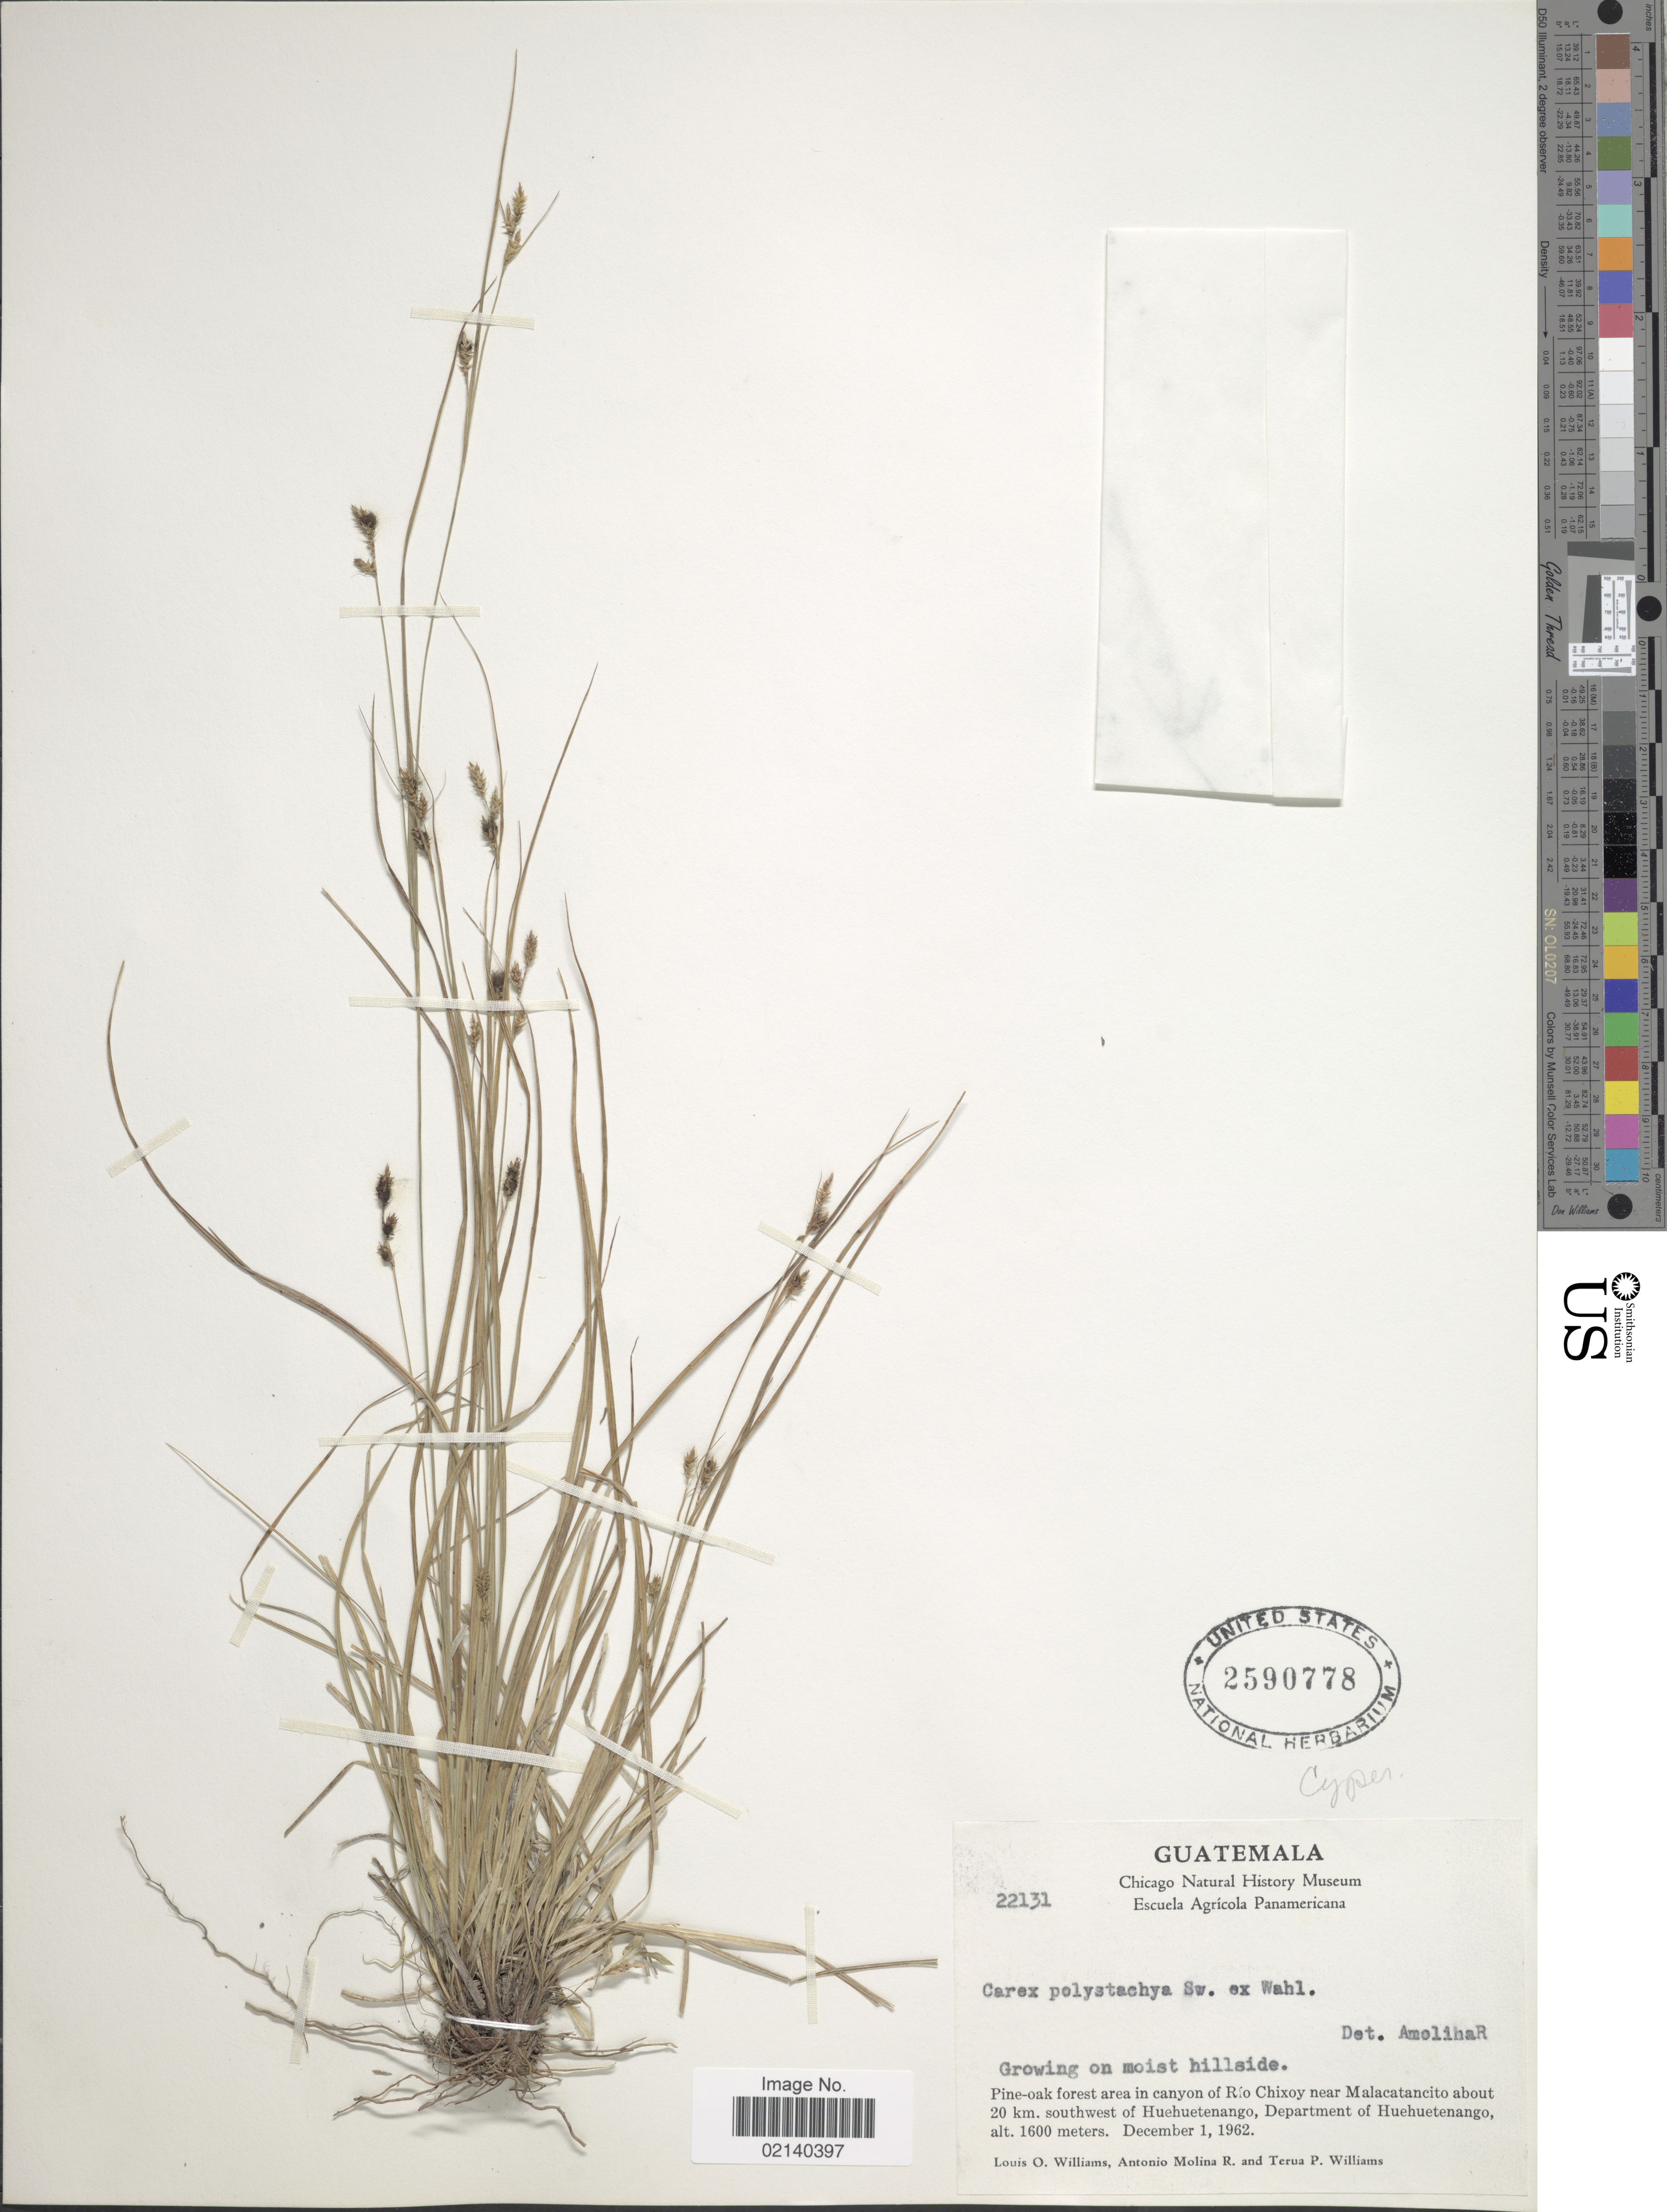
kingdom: Plantae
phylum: Tracheophyta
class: Liliopsida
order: Poales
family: Cyperaceae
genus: Carex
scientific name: Carex polystachya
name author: Sw. ex Wahlenb.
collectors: L. O. Williams, A. Molina R. & T. Williams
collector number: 22313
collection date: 1962-12-01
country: Guatemala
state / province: Huehuetenango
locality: On moist hillside, pine-oak forest area in canyon of Rio Chixoy near Malacatancito about 20 km. southwest of Huehuetenango.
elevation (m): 1600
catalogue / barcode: US 2590778